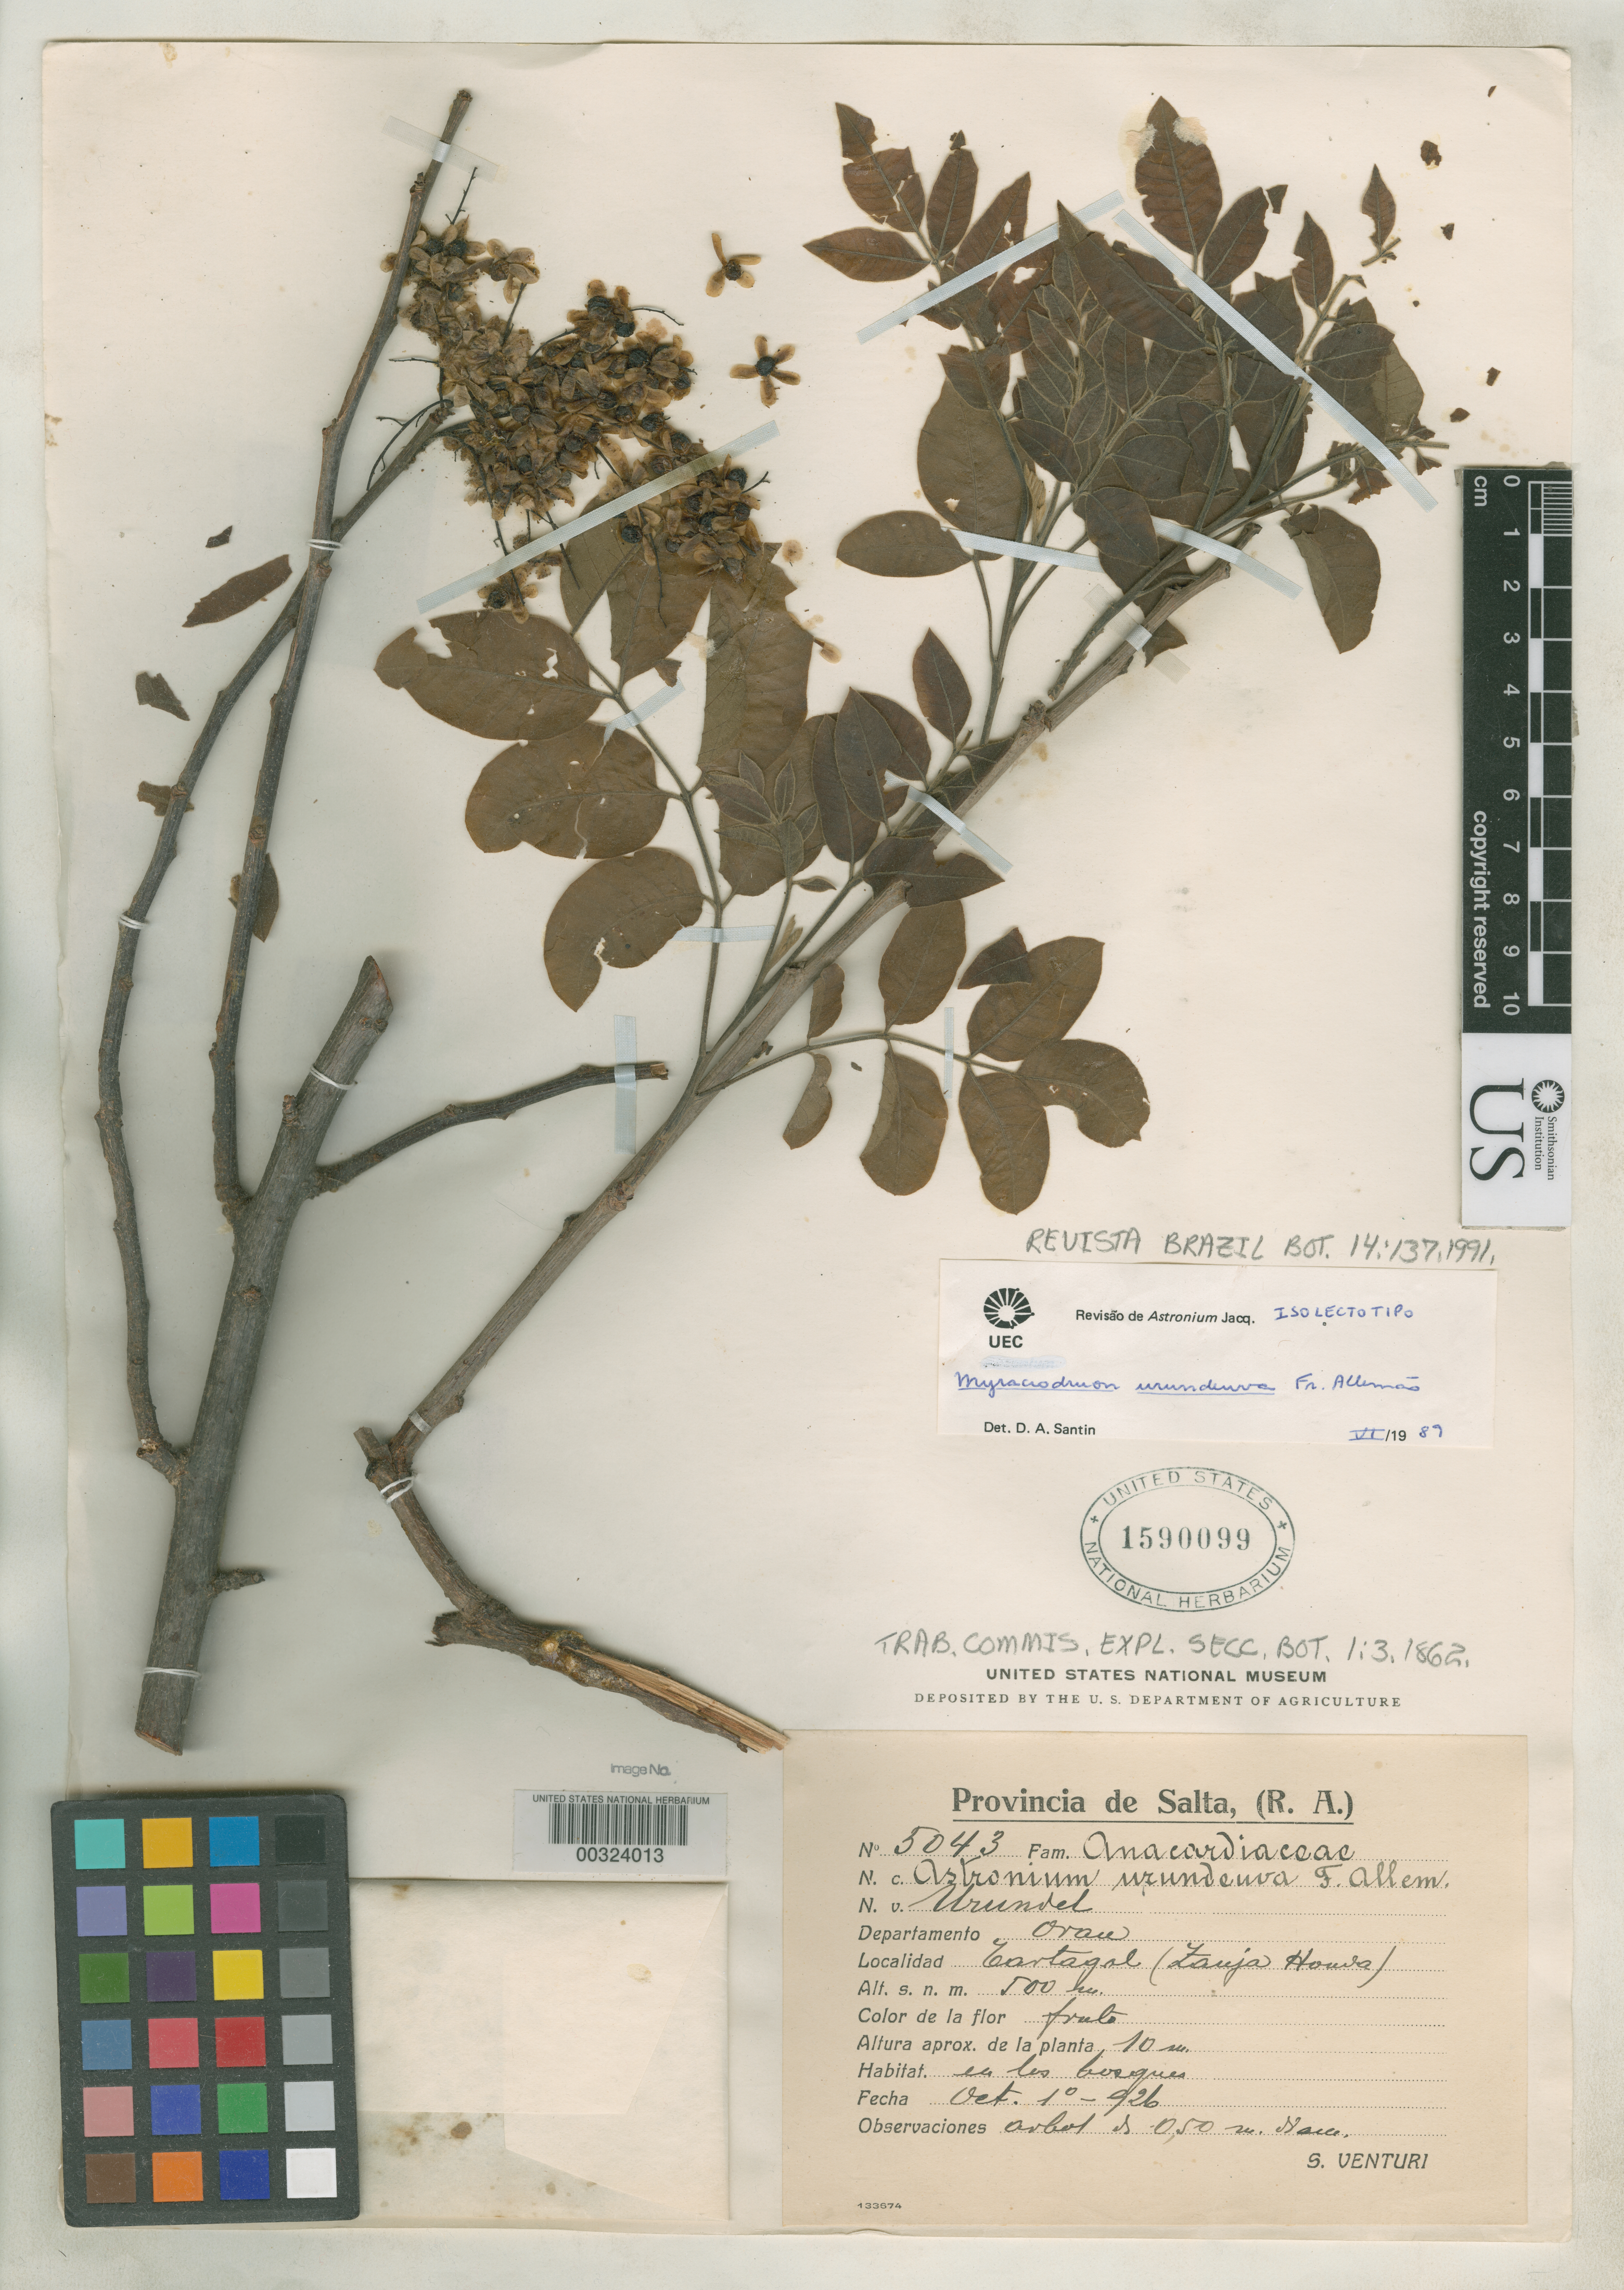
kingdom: Plantae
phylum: Tracheophyta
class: Magnoliopsida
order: Sapindales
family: Anacardiaceae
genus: Myracrodruon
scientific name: Myracrodruon urundeuva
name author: Allemão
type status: Isolectotype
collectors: S. Venturi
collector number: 5043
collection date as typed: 10 Oct 1926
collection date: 1926-10-10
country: Argentina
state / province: Salta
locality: Cartagal.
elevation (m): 500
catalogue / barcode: US 1590099